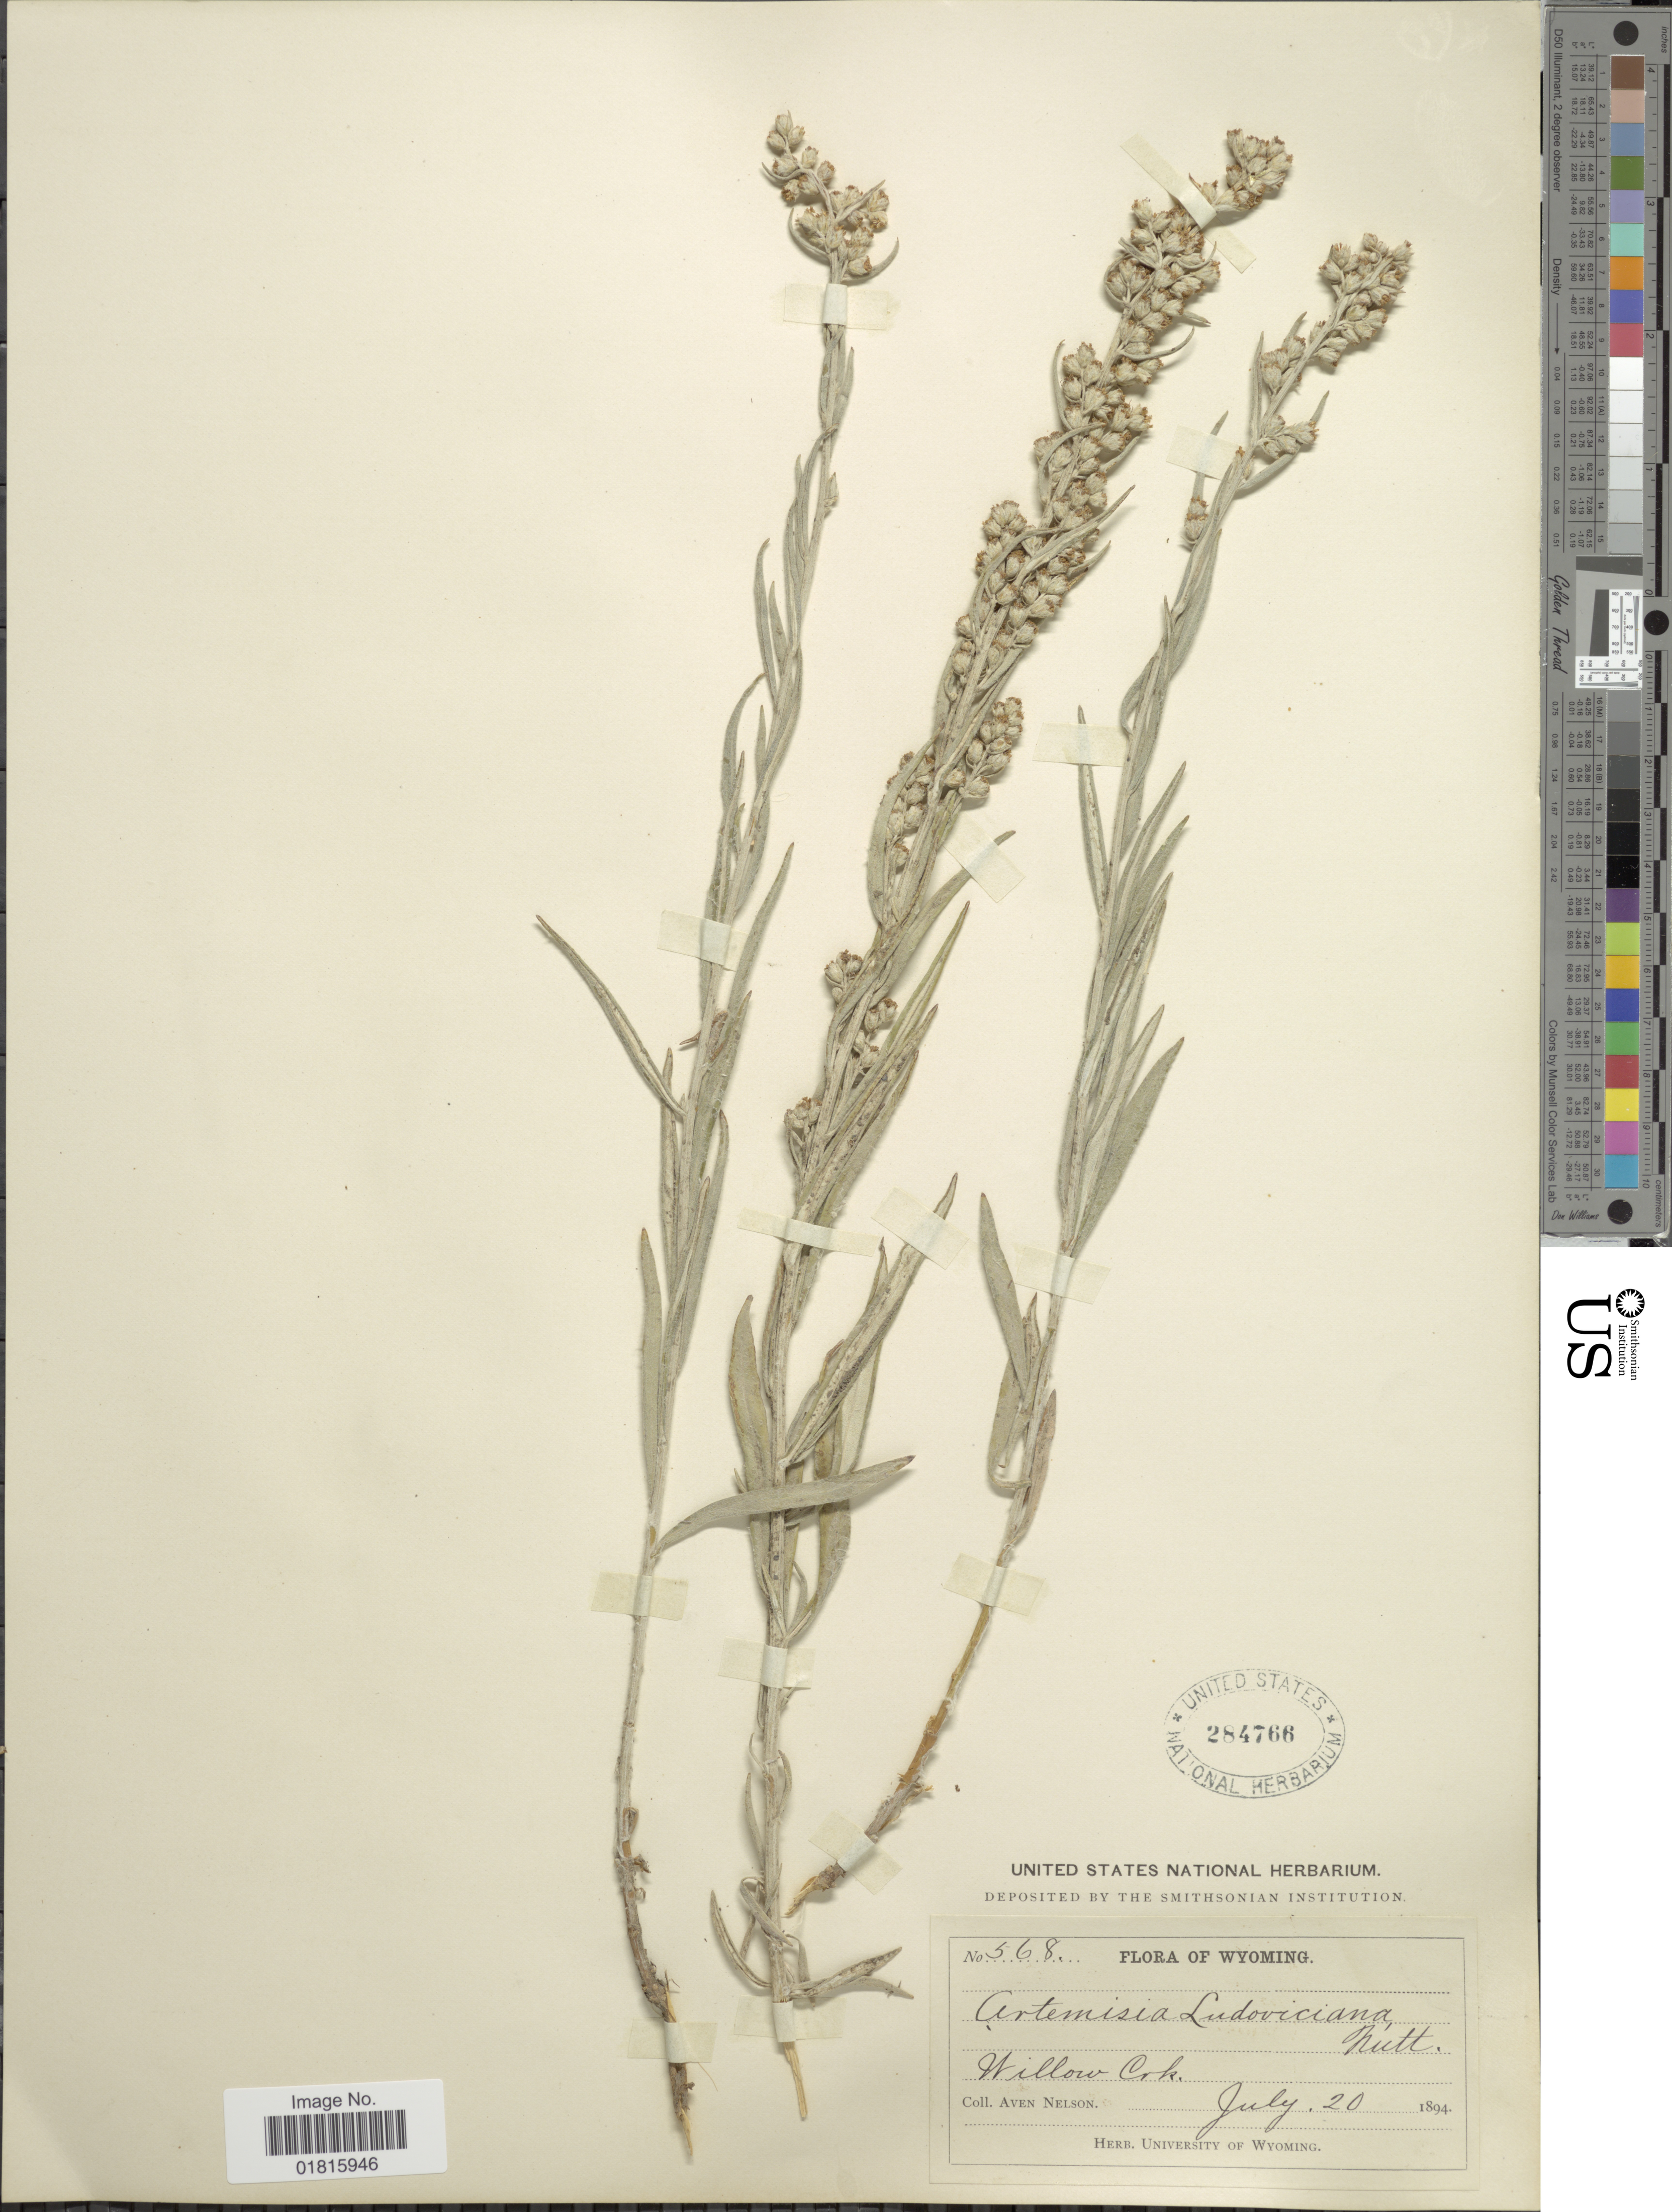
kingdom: Plantae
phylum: Tracheophyta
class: Magnoliopsida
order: Asterales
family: Asteraceae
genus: Artemisia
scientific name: Artemisia longifolia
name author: Nutt.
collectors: A. Nelson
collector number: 568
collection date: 1894-07-20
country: United States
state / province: Wyoming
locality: Willow Crk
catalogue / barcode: US 284766